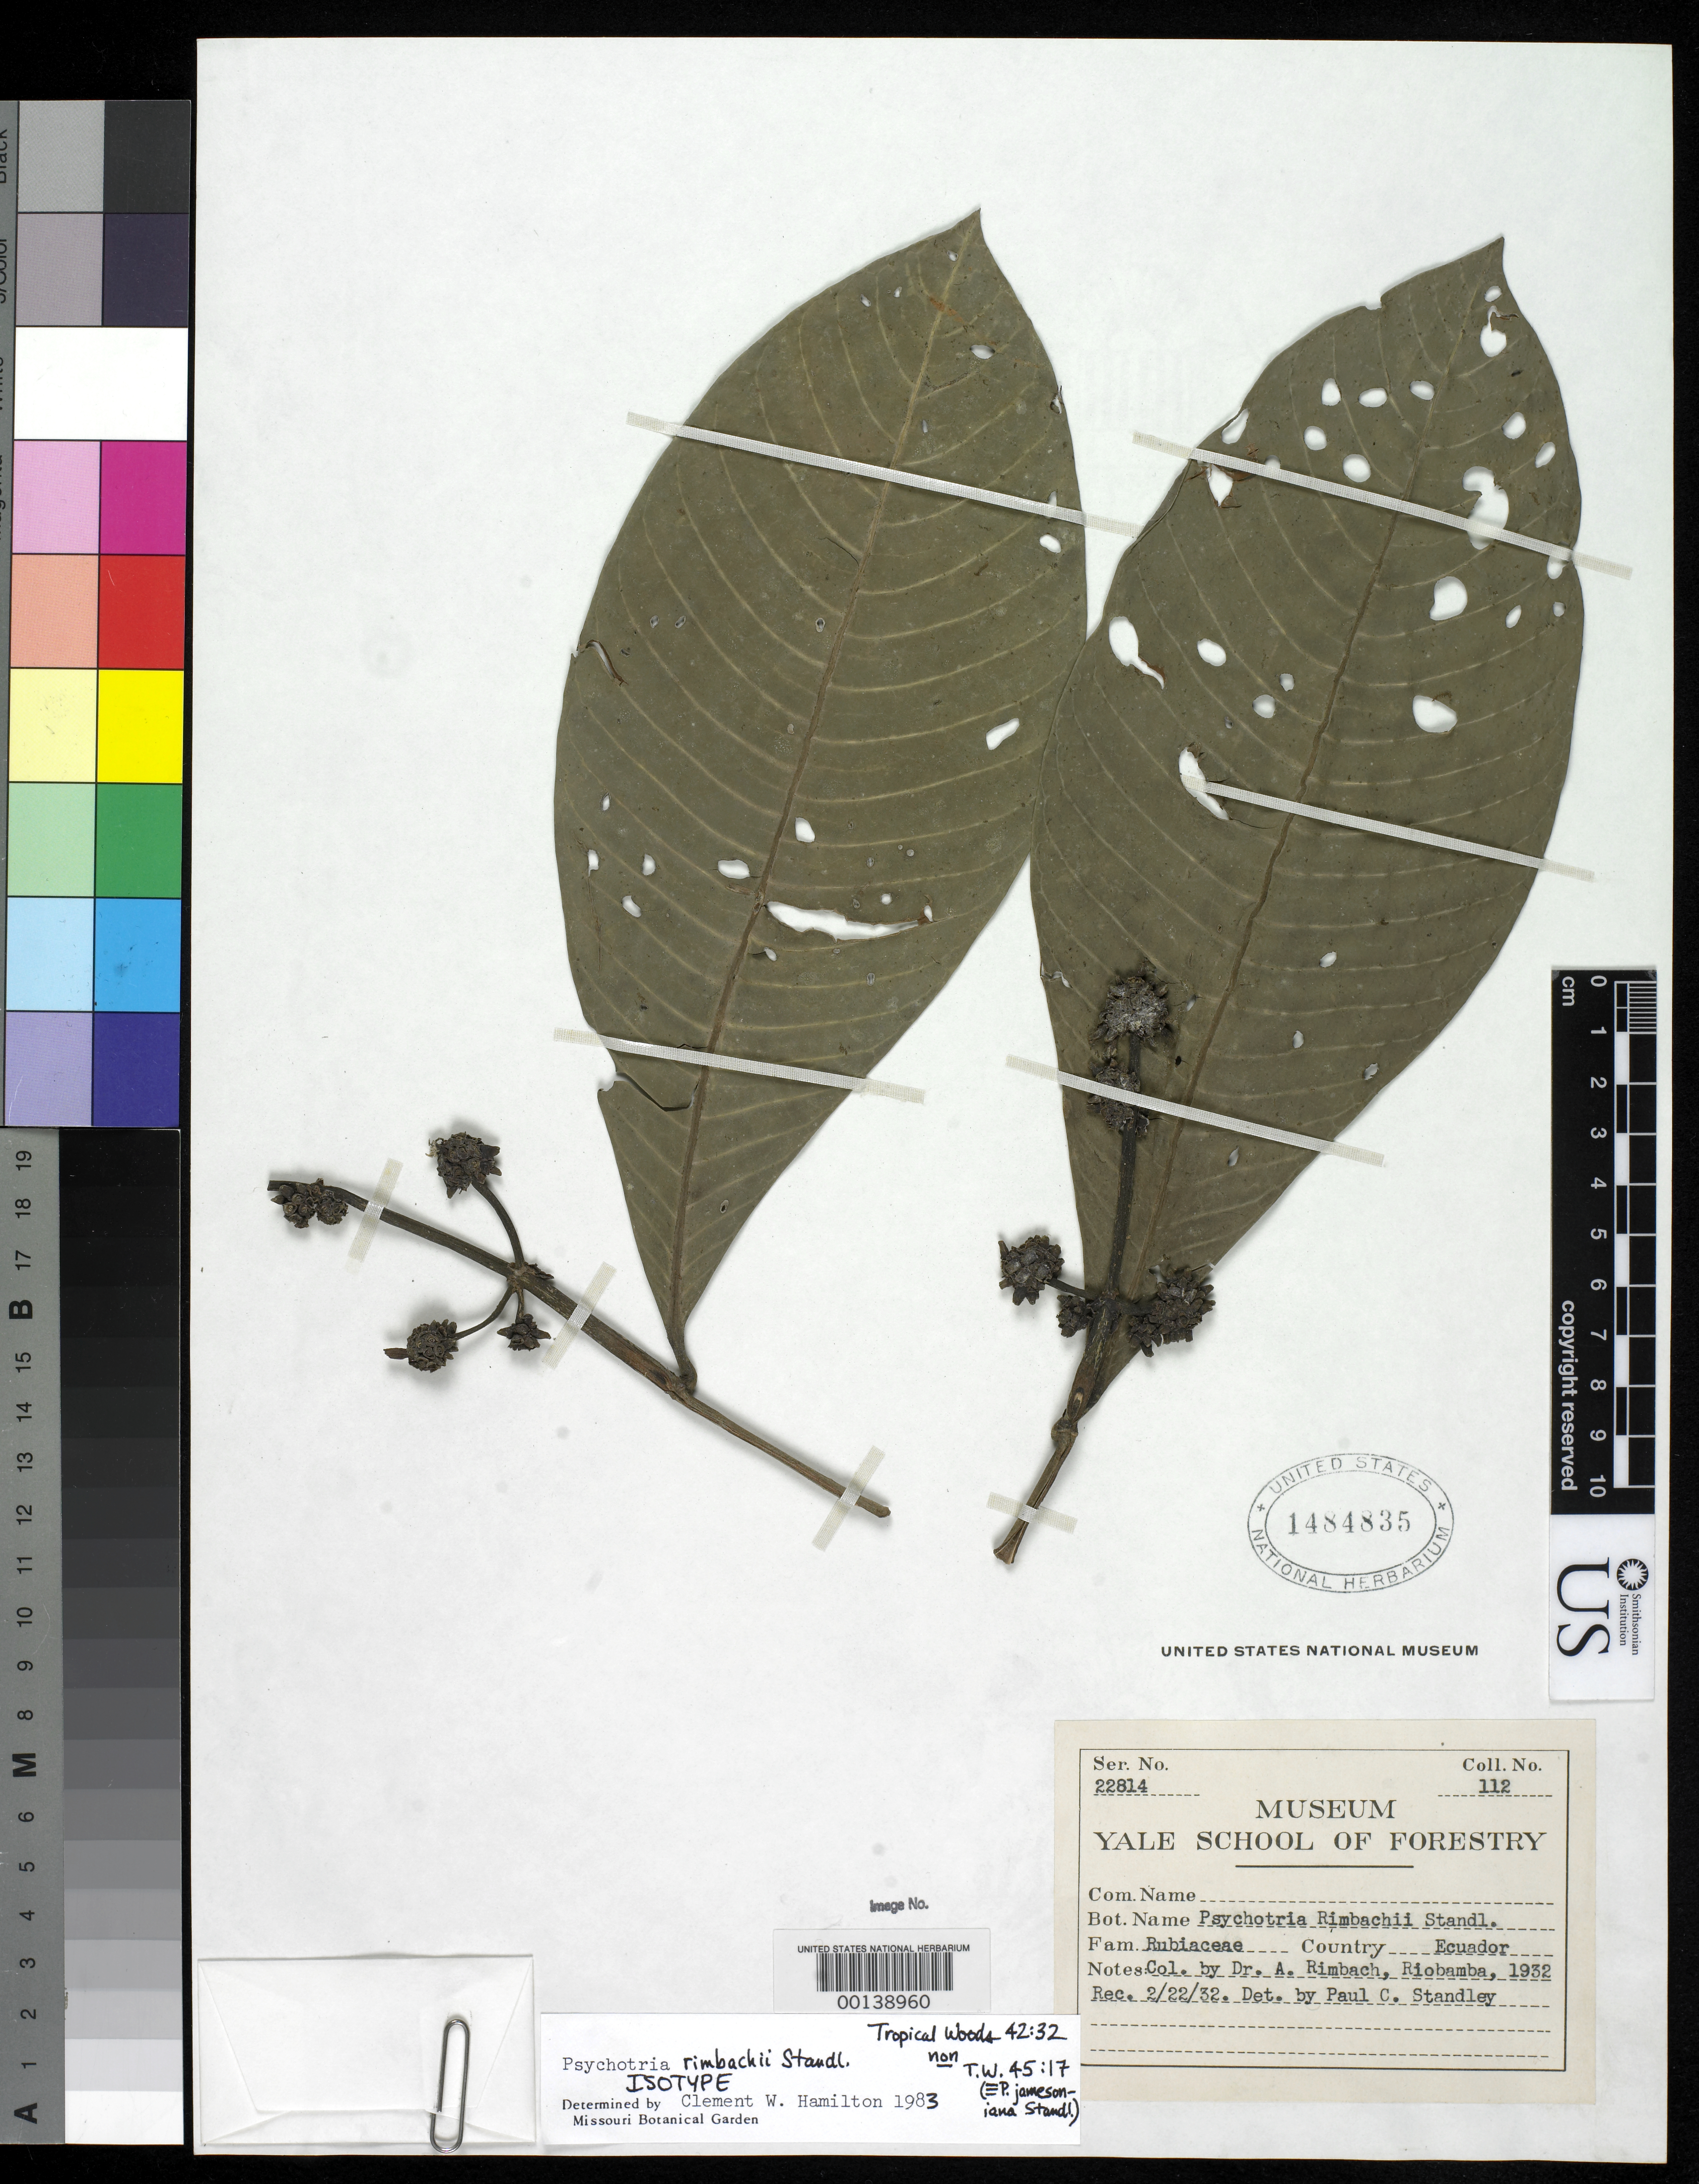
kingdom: Plantae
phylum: Tracheophyta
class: Magnoliopsida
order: Gentianales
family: Rubiaceae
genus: Psychotria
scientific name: Psychotria rimbachii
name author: Standl.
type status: Isotype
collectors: A. Rimbach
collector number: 112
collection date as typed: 1932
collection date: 1932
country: Ecuador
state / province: Chimborazo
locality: Riobamba.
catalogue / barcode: US 1484835